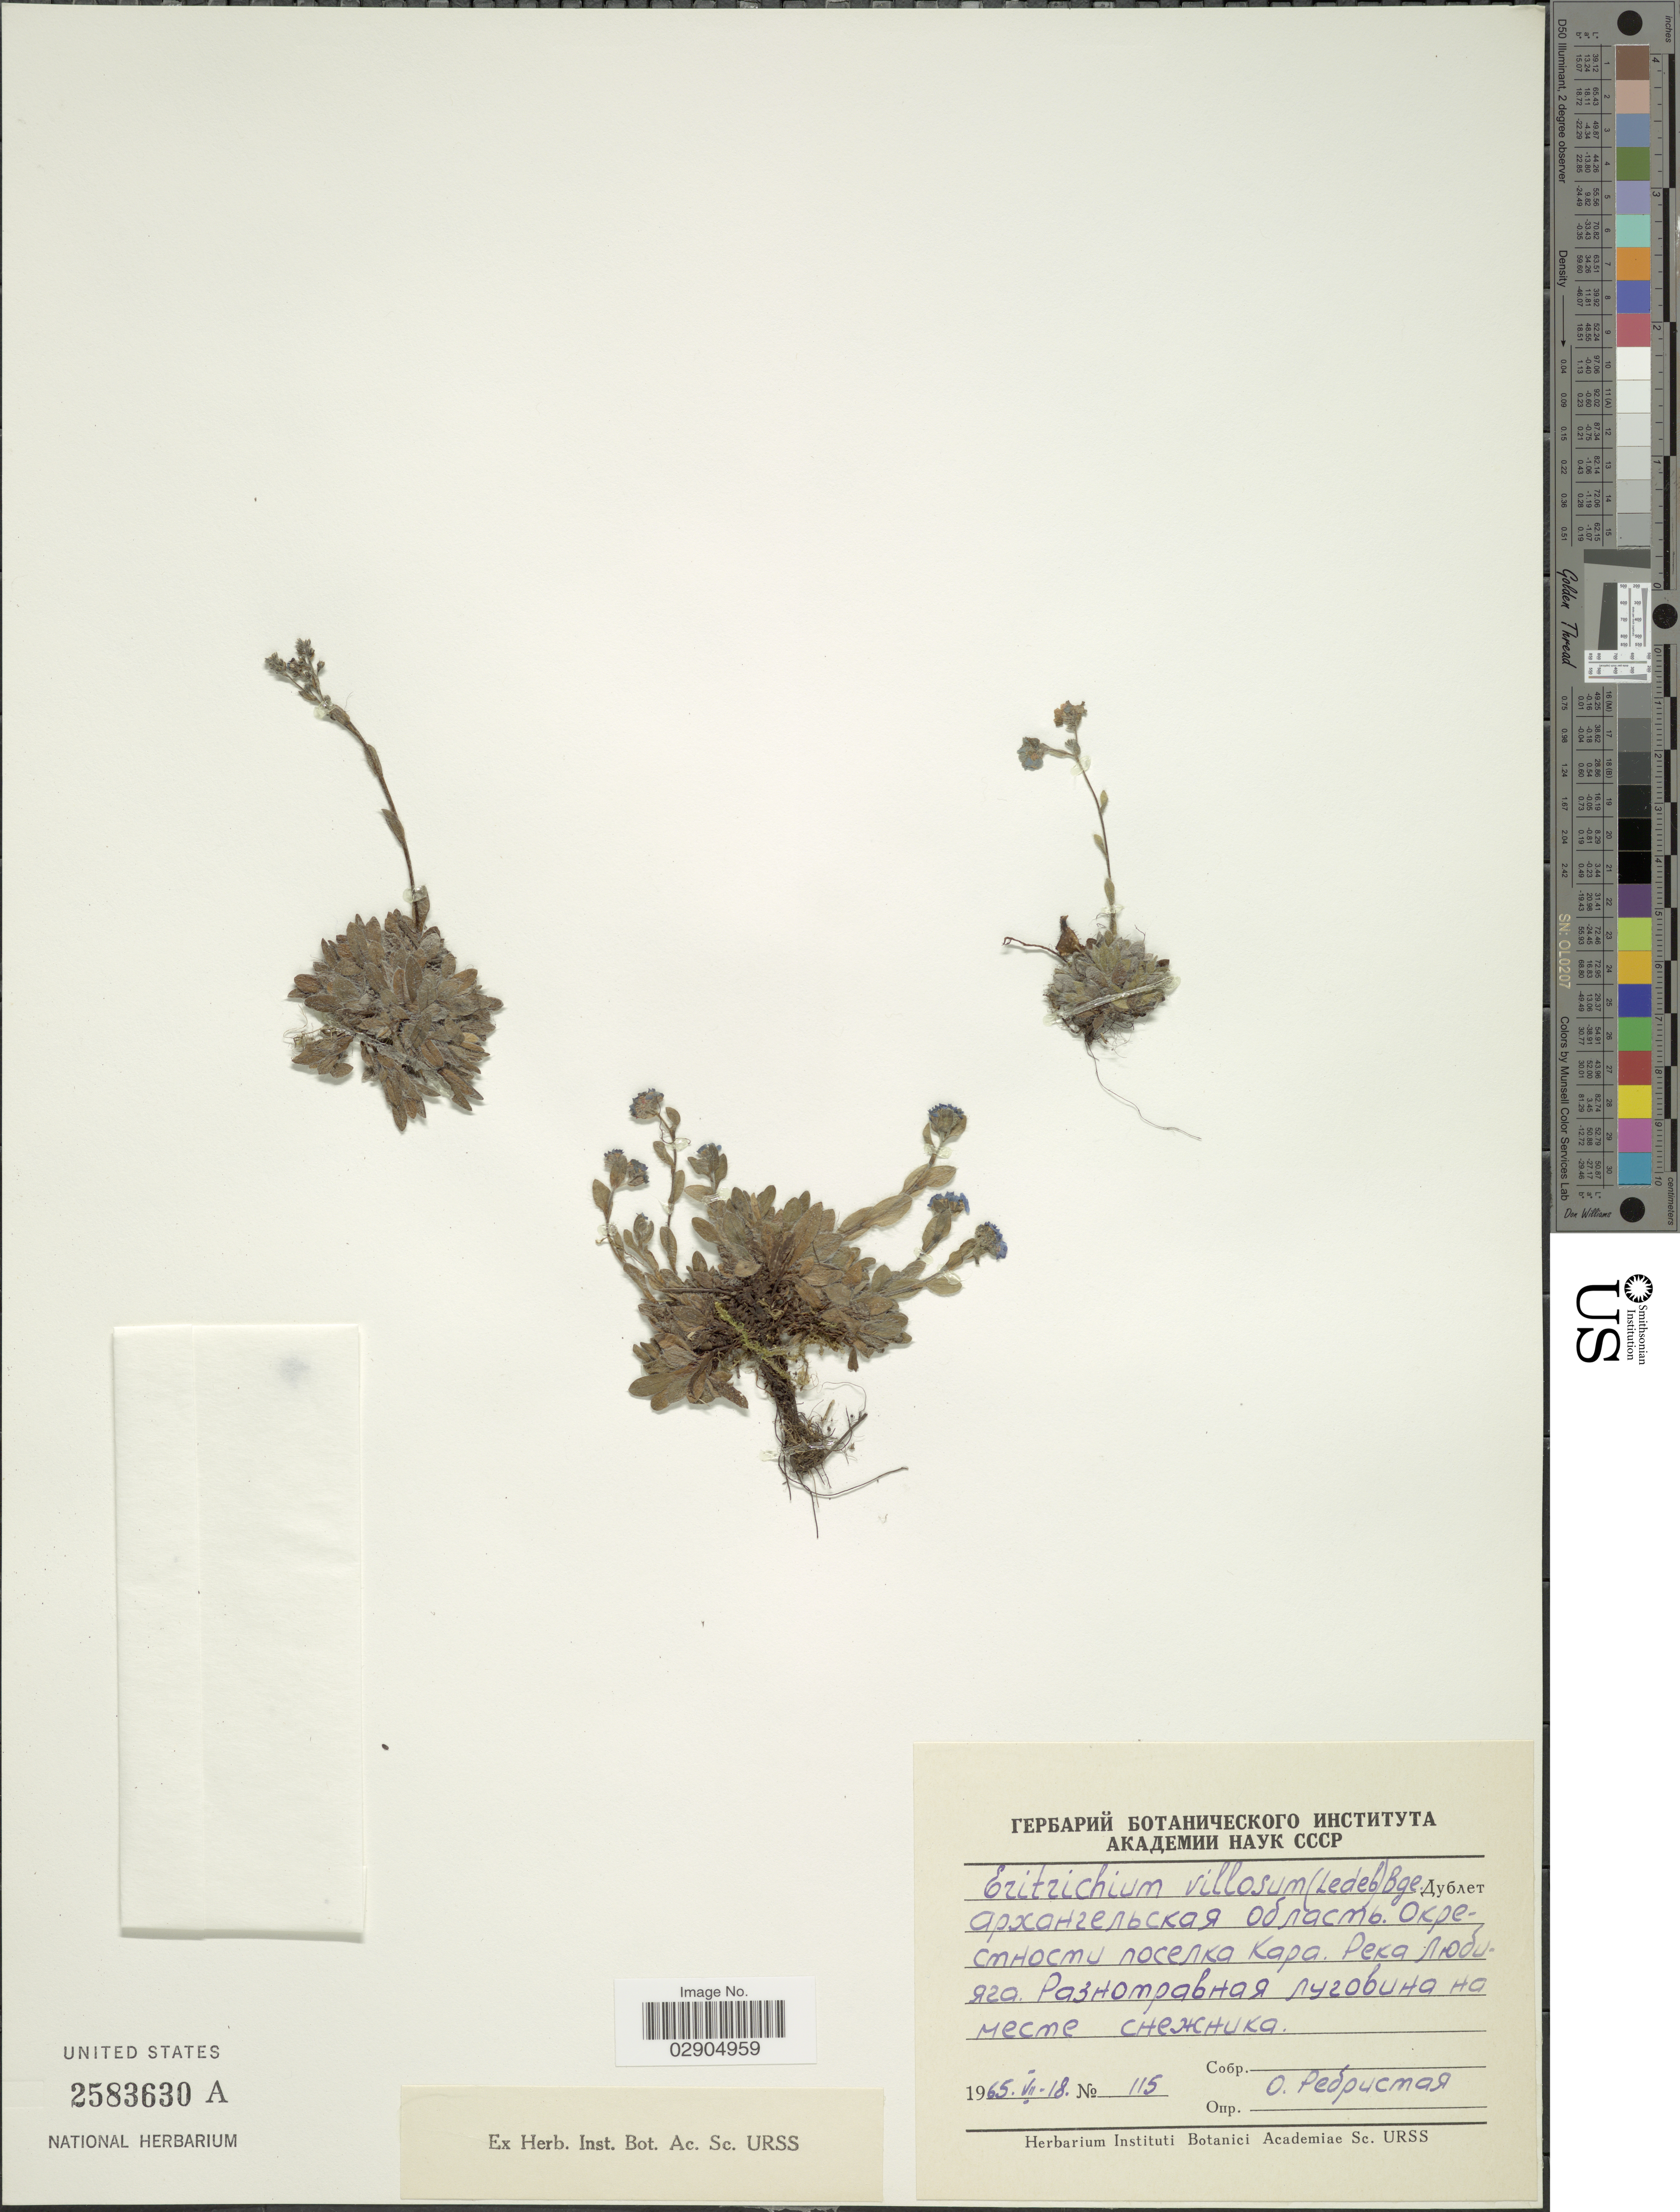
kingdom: Plantae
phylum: Tracheophyta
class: Magnoliopsida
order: Boraginales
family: Boraginaceae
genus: Eritrichium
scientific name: Eritrichium villosum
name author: (Ledeb.) Bunge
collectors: O. Rebristaya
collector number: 115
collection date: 1965-07-18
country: Russian Federation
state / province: Arkhangelsk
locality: Vicinity of village Kara, river Lubiyaga.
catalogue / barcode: US 2583630A